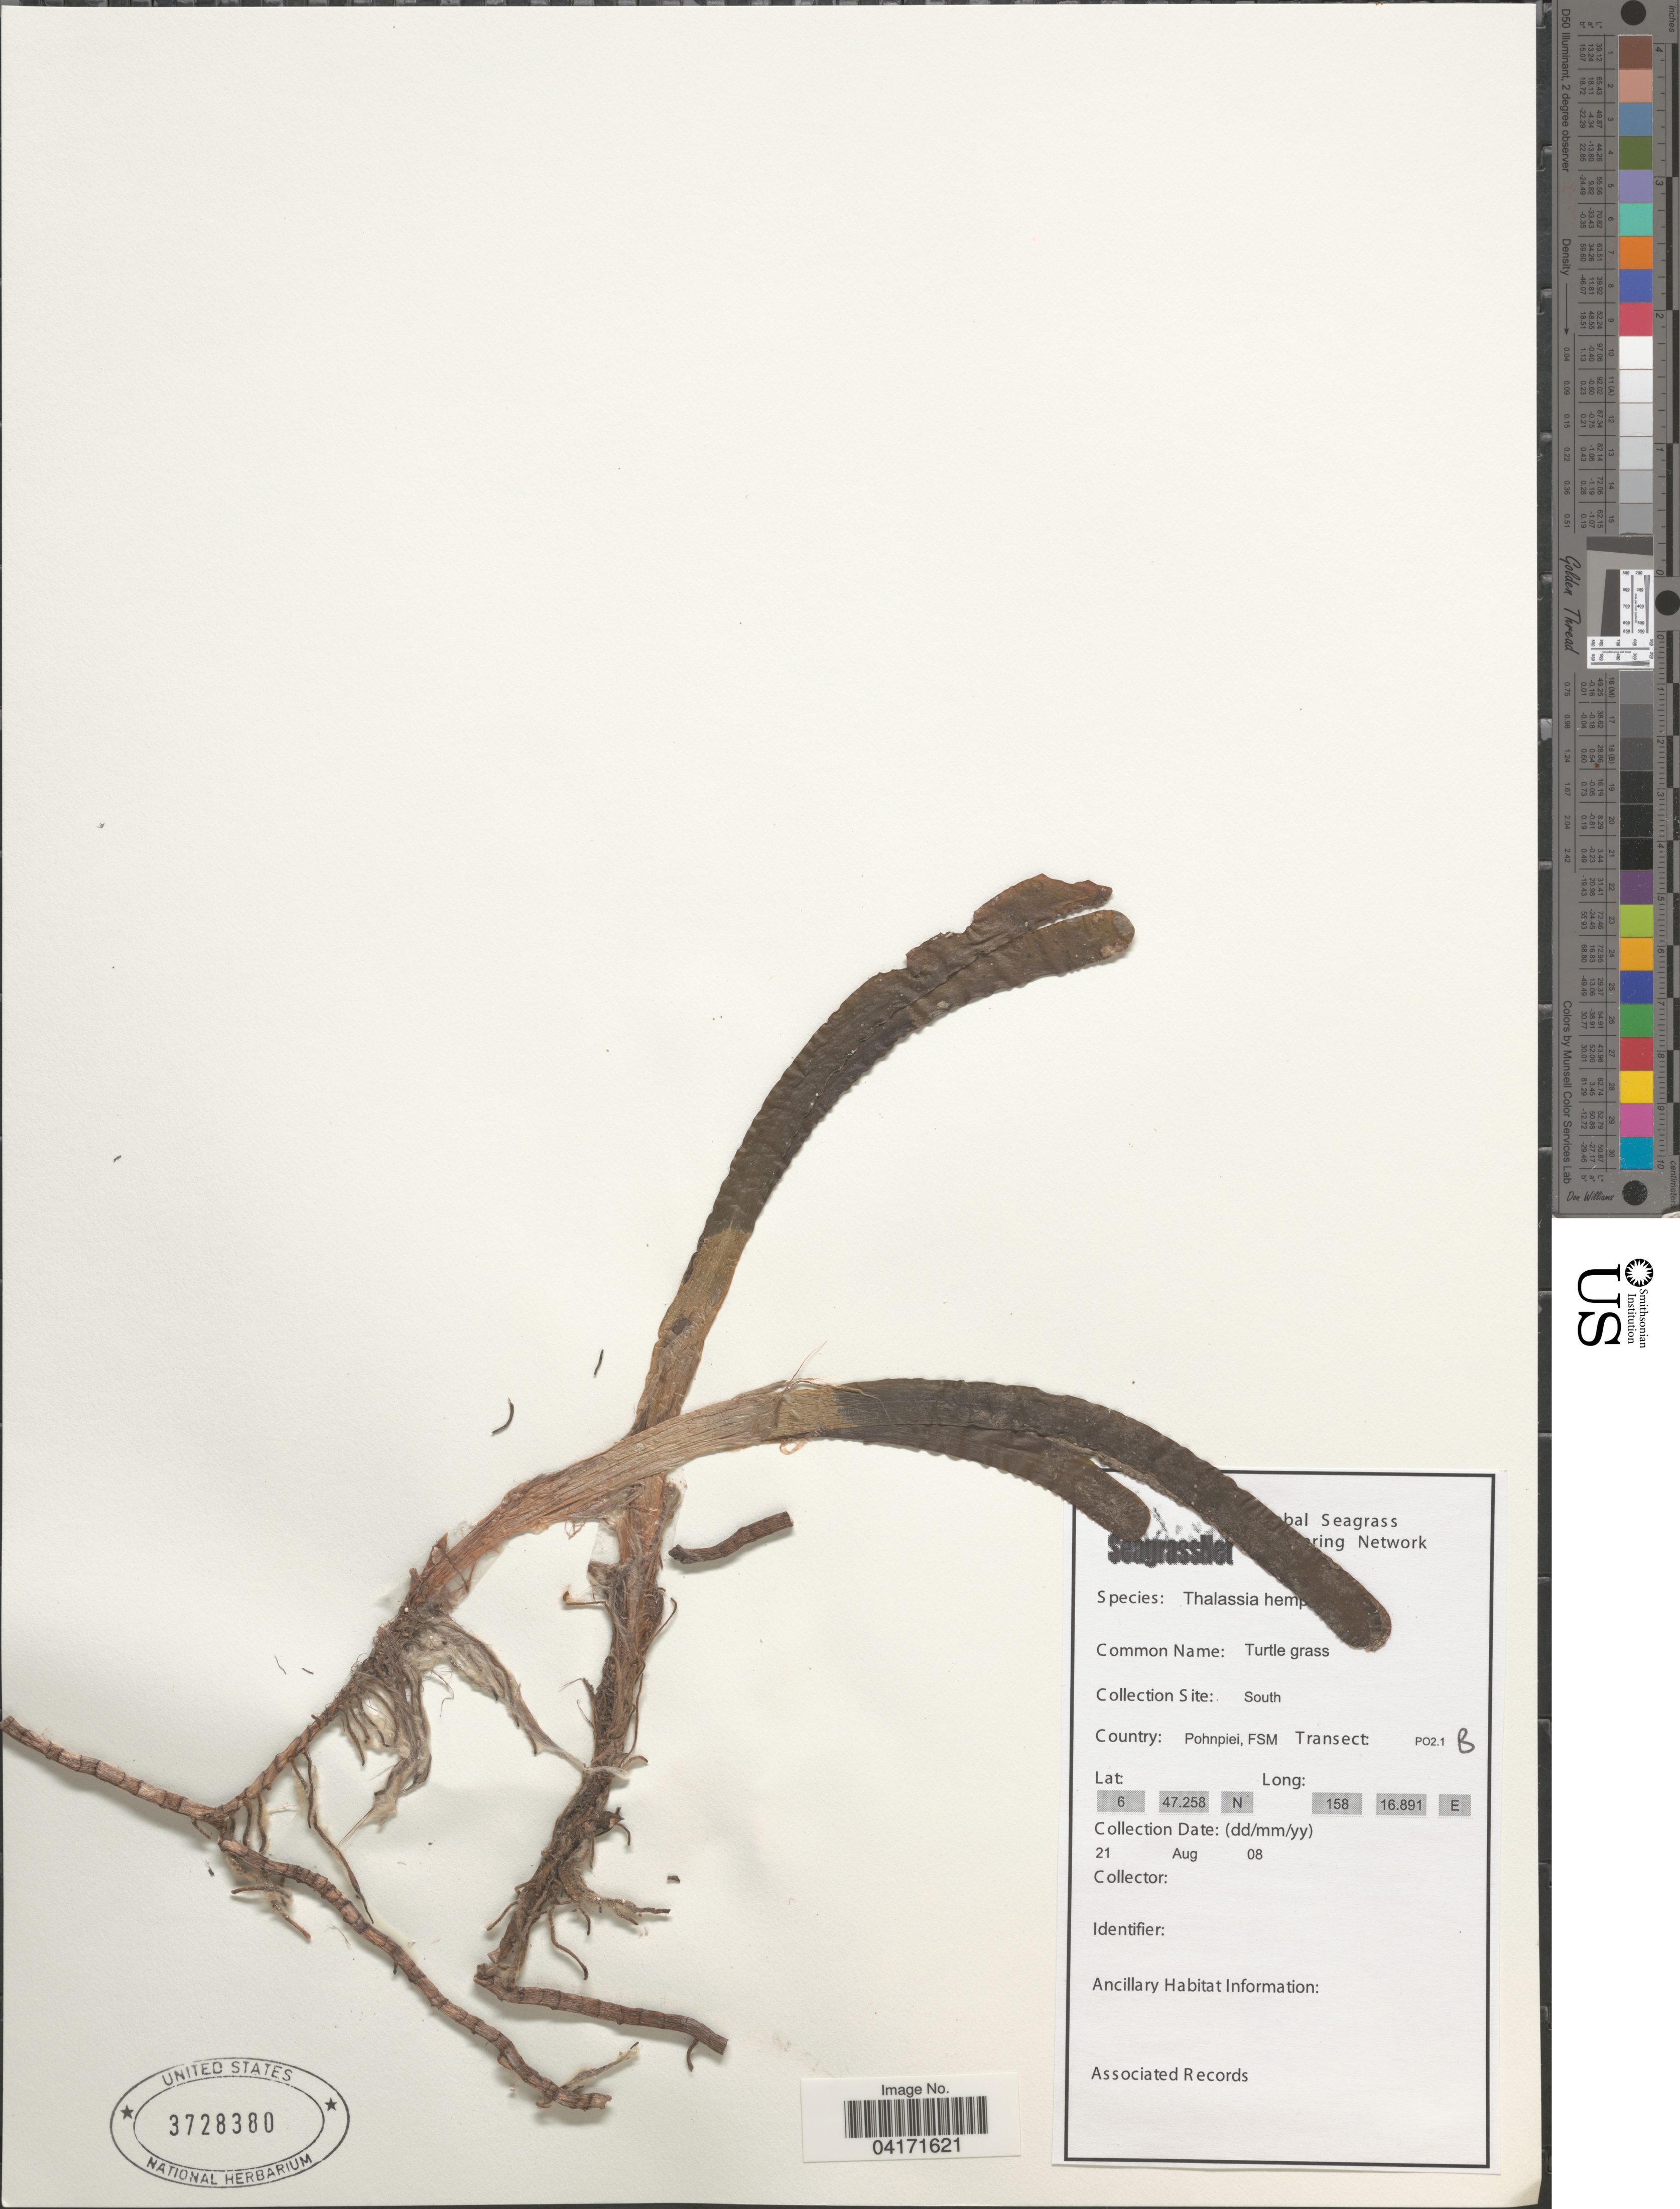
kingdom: Plantae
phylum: Tracheophyta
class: Liliopsida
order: Alismatales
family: Hydrocharitaceae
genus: Thalassia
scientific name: Thalassia hemprichii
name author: Asch.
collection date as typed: Transcribed d/m/y: 21/8/8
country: Micronesia, Federated States of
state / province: Pohnpei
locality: South. Country: Pohnpiei. Transect: PO2.1 B.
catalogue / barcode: US 3728380